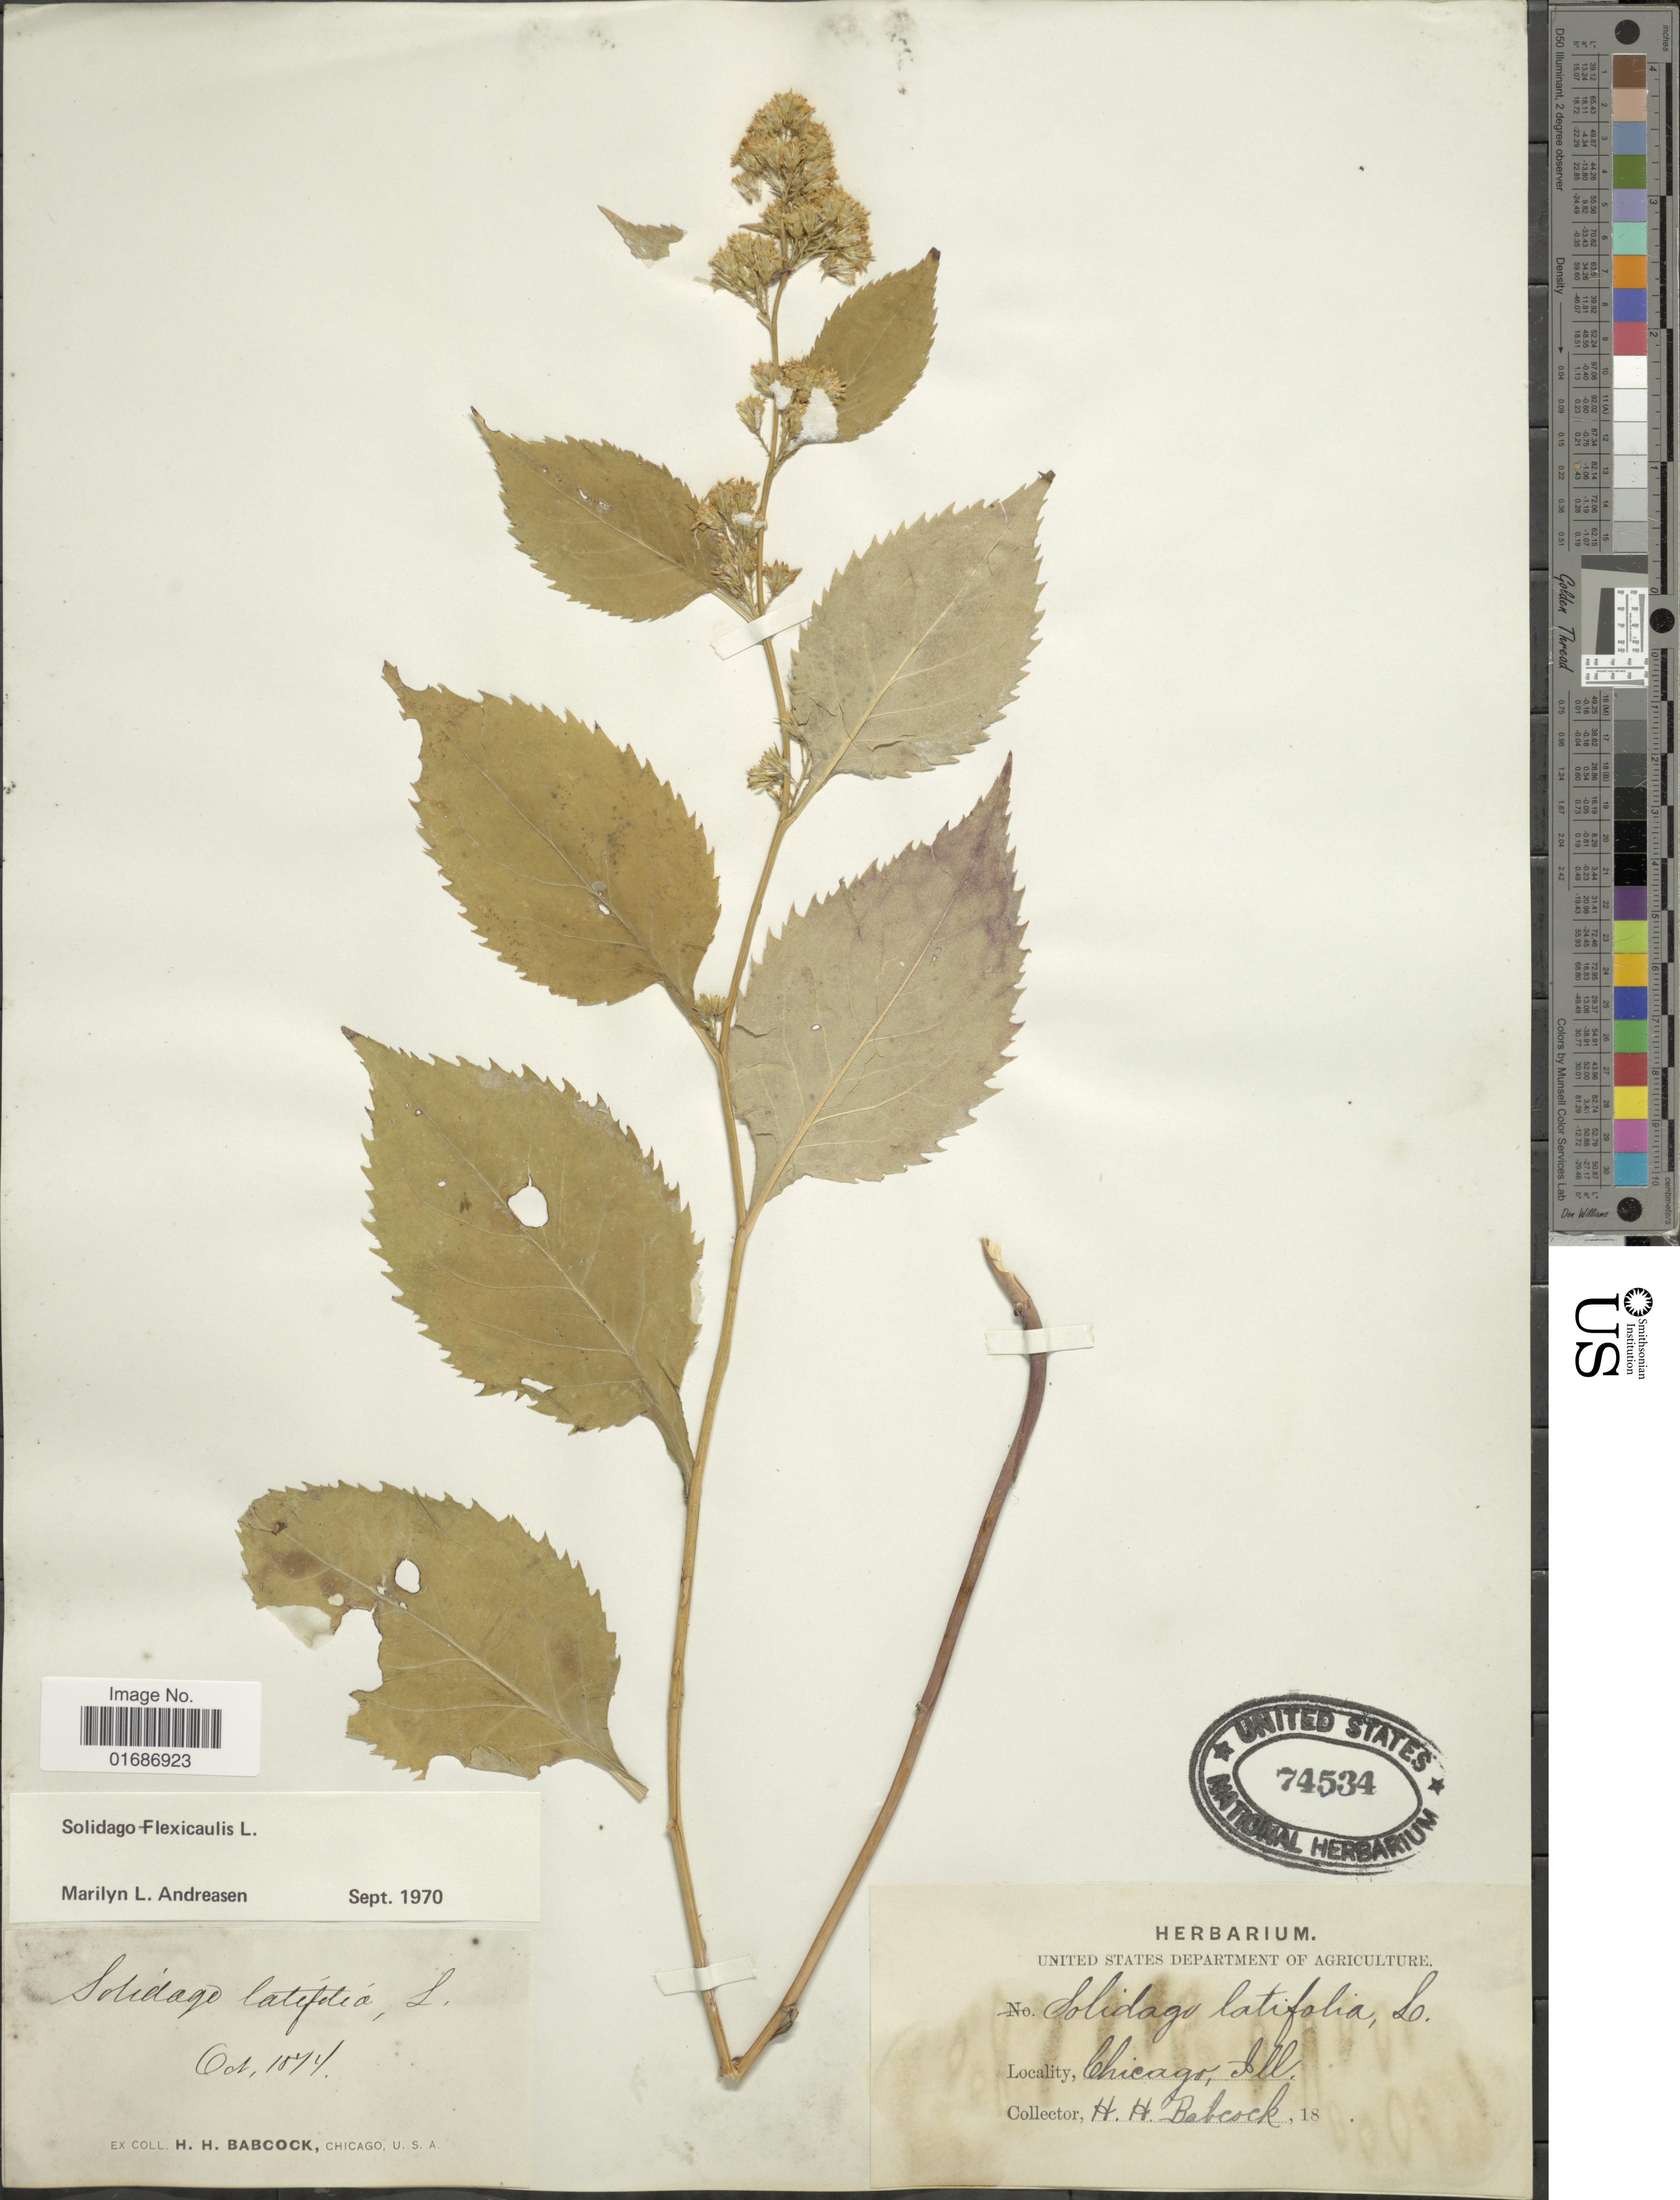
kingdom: Plantae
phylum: Tracheophyta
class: Magnoliopsida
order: Asterales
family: Asteraceae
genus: Solidago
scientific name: Solidago flexicaulis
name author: L.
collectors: H. Babcock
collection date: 1844-10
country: United States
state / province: Illinois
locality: Chicago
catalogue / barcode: US 74534